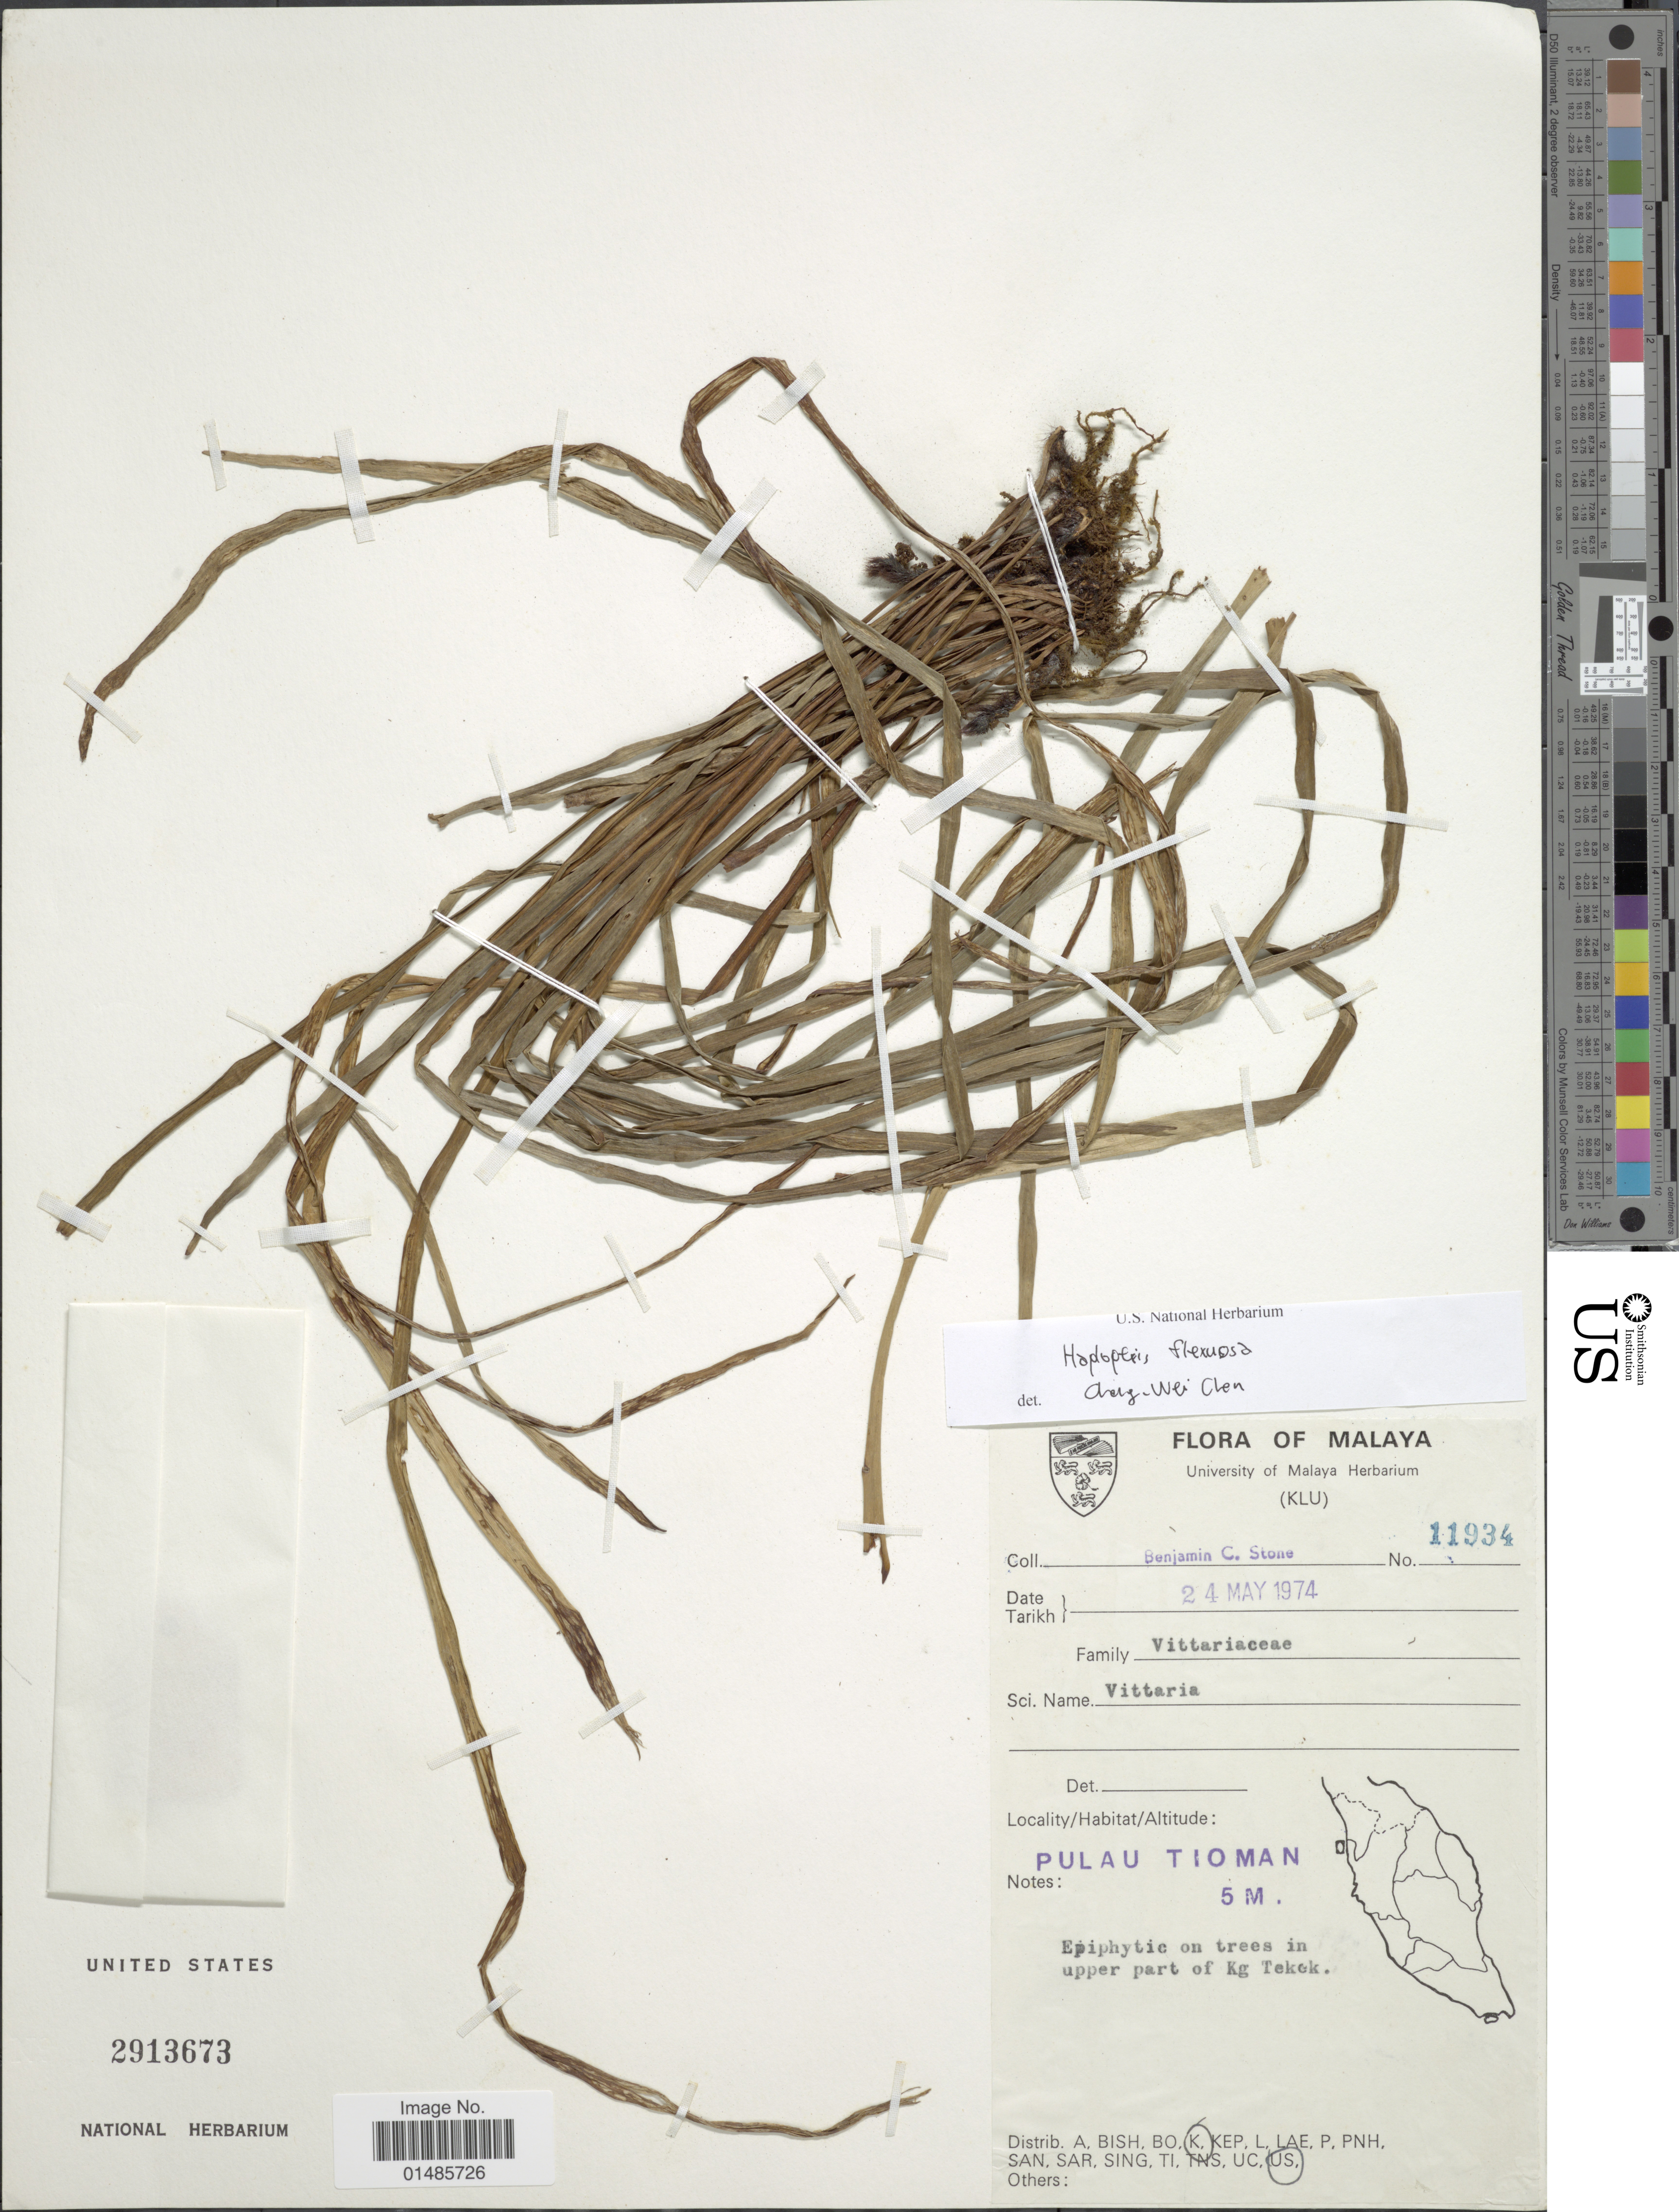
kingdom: Plantae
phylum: Tracheophyta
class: Polypodiopsida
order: Polypodiales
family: Pteridaceae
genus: Haplopteris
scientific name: Haplopteris flexuosa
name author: (Fée) E.H. Crane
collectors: B. C. Stone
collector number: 11934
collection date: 1974-05-24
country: Malaysia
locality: Malaya. Pulau Tioman. Epiphytic on trees in upper part of Kg Tekek [interpreted].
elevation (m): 5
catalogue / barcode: US 2913673